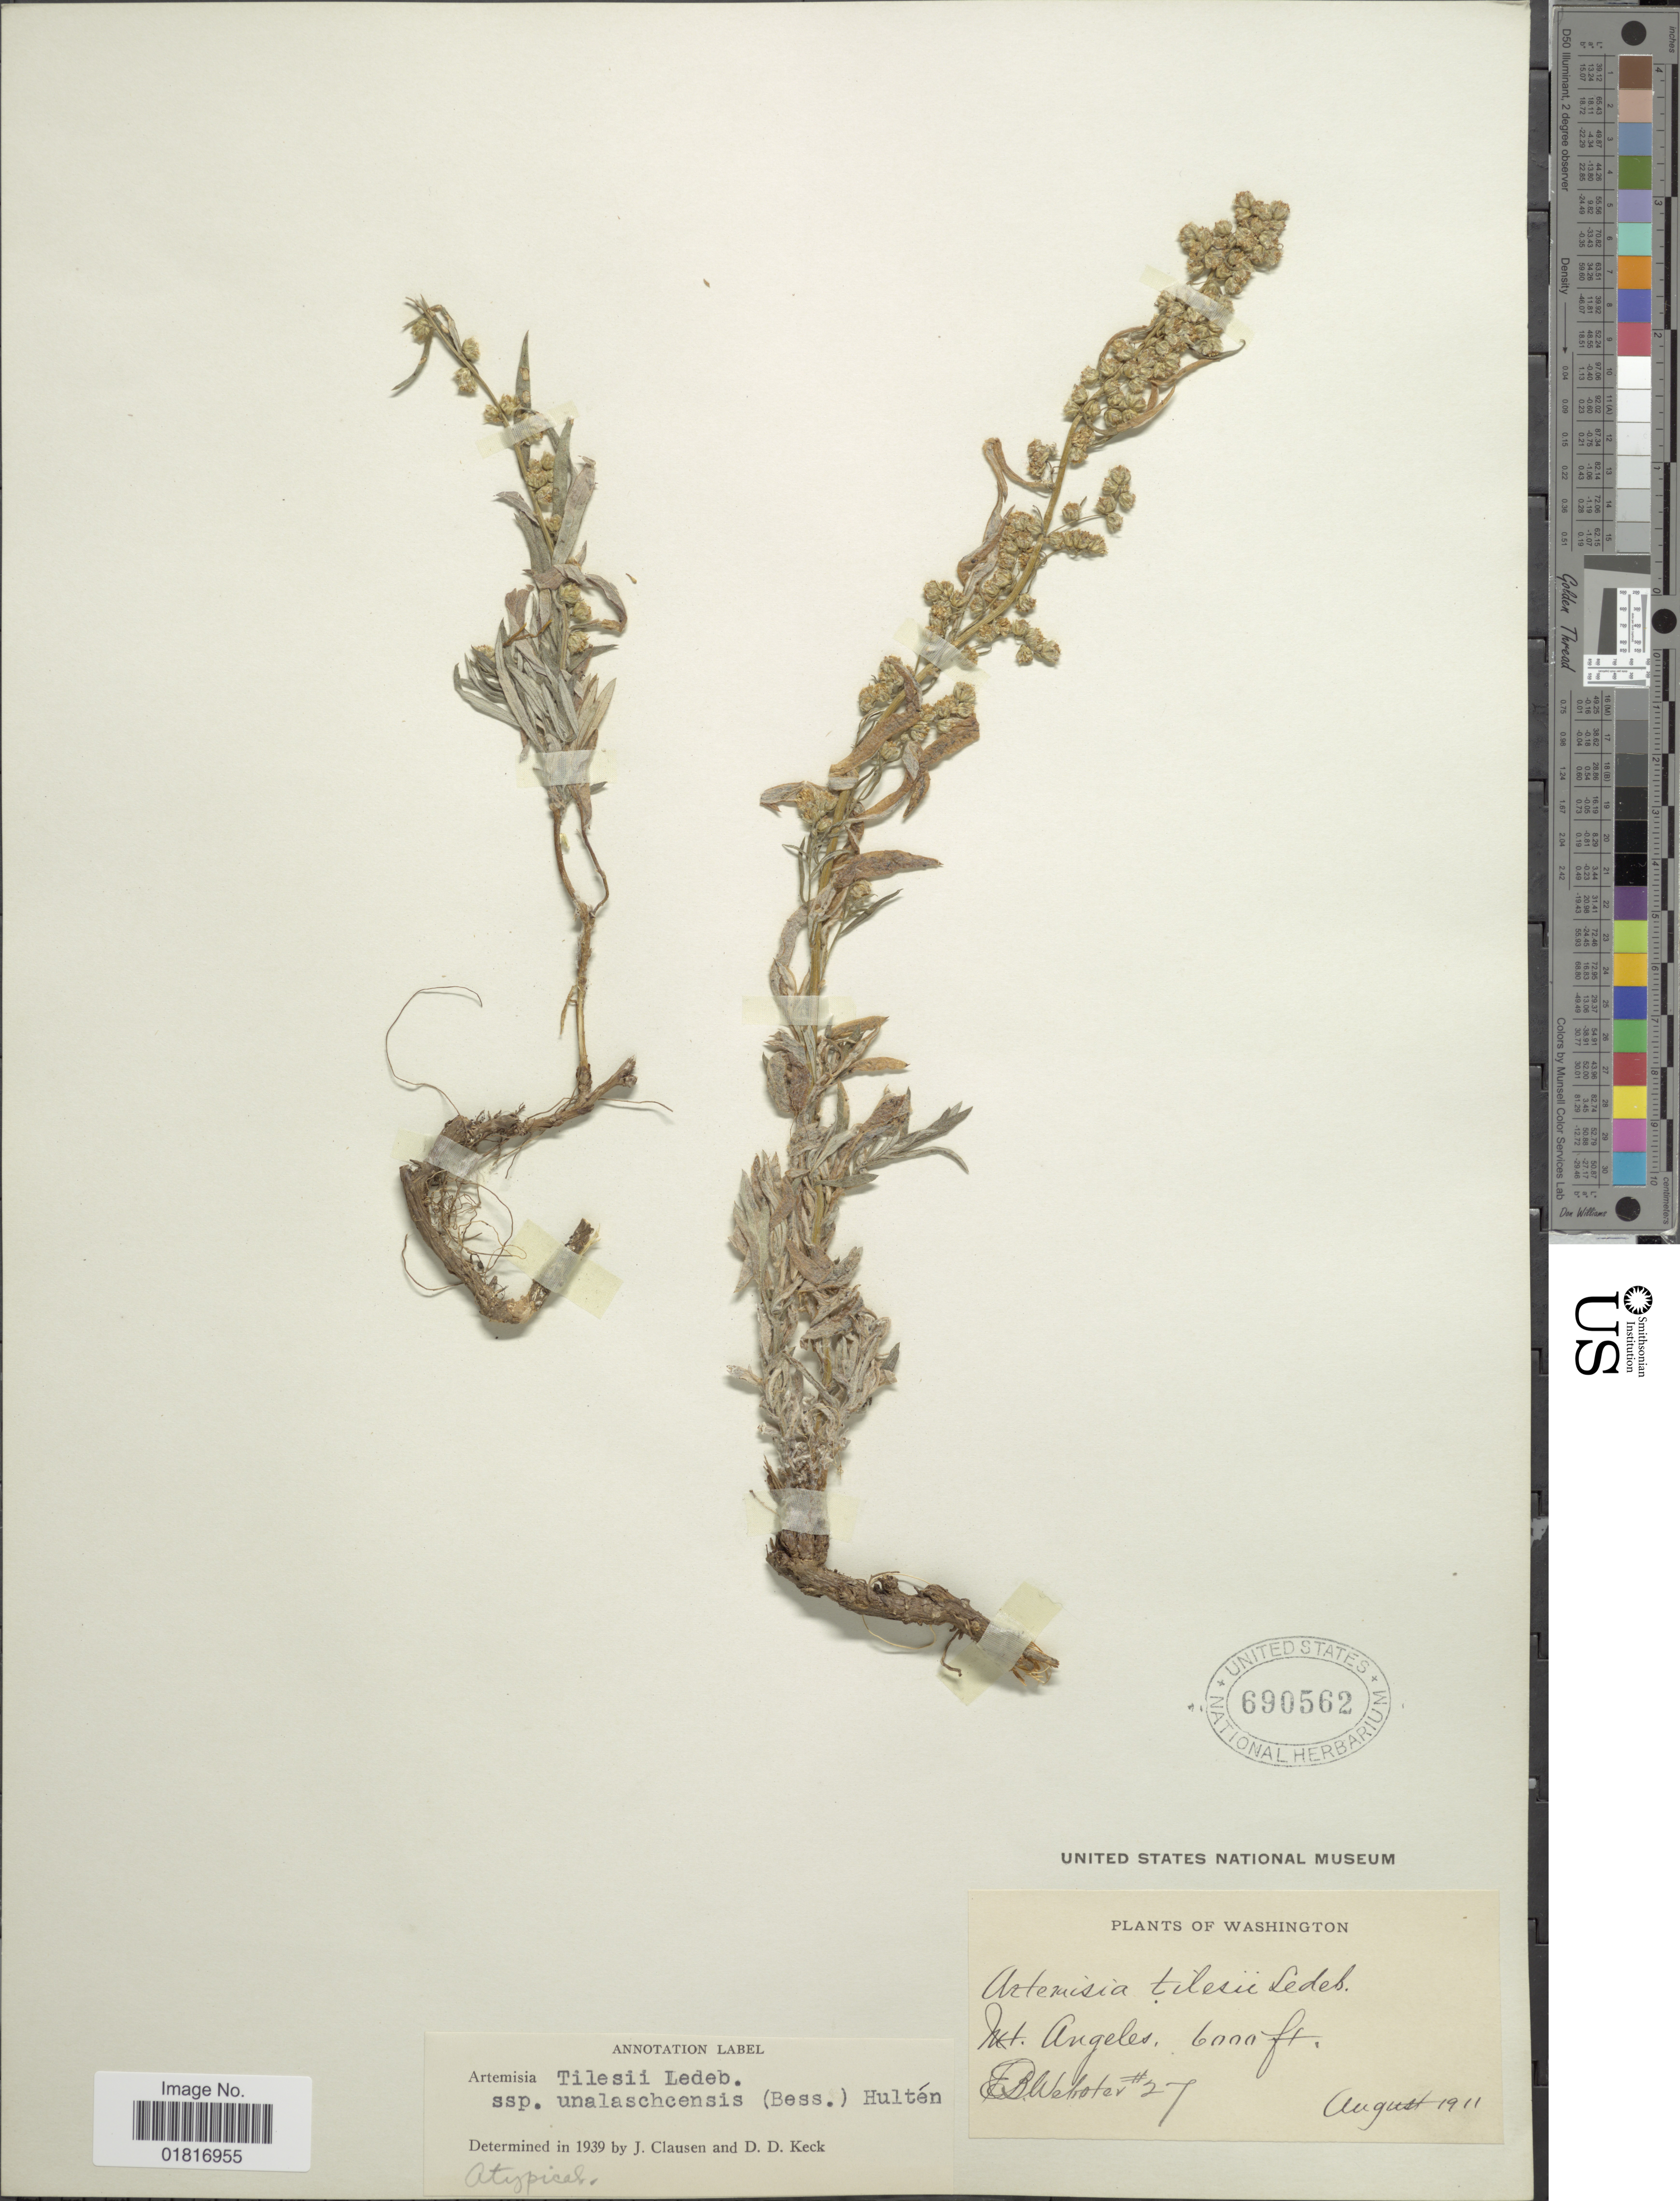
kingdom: Plantae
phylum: Tracheophyta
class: Magnoliopsida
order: Asterales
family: Asteraceae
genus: Artemisia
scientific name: Artemisia tilesii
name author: Ledeb.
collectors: E. B. Webster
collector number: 27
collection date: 1911-08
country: United States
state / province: Washington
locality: Mt Angeles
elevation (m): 1829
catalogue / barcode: US 690562